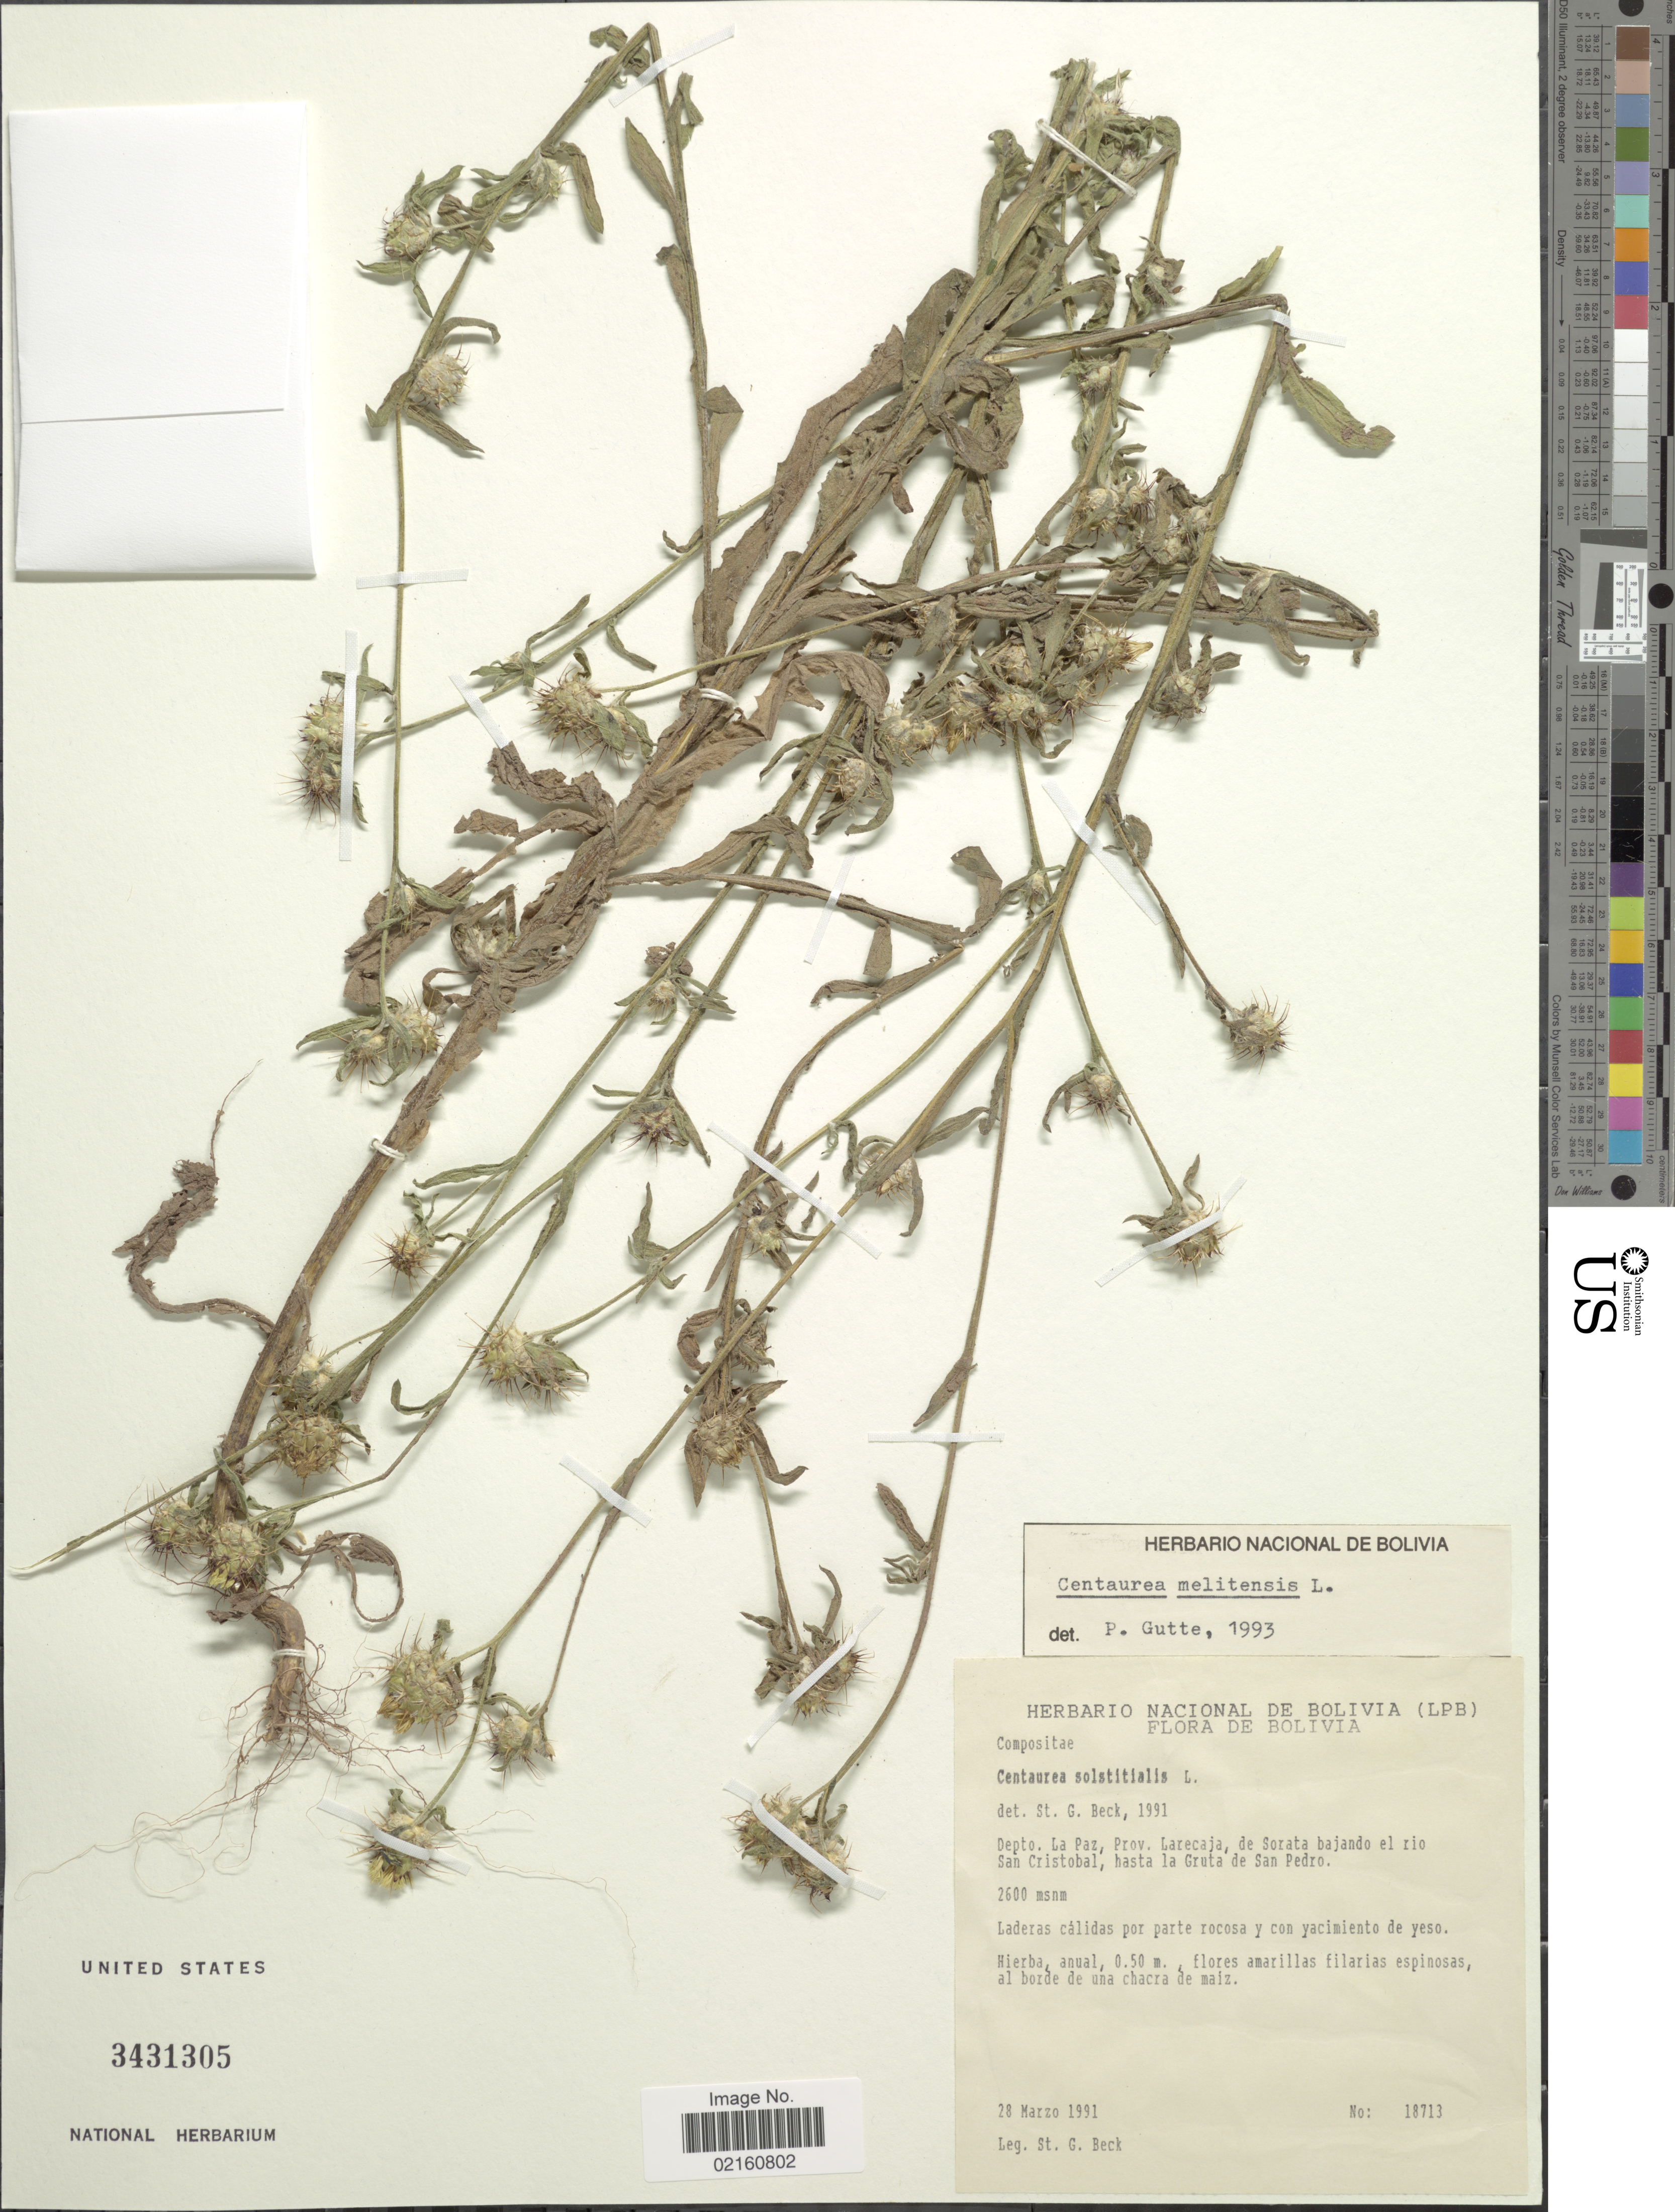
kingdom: Plantae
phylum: Tracheophyta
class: Magnoliopsida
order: Asterales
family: Asteraceae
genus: Centaurea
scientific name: Centaurea melitensis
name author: L.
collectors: S. G. Beck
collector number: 18713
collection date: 1991-03-28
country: Bolivia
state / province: La Paz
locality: Prov. Larecaja, de Sorata bajando el rio San Cristobal, hasta la Gruta de San Pedro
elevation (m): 2600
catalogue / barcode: US 3431305